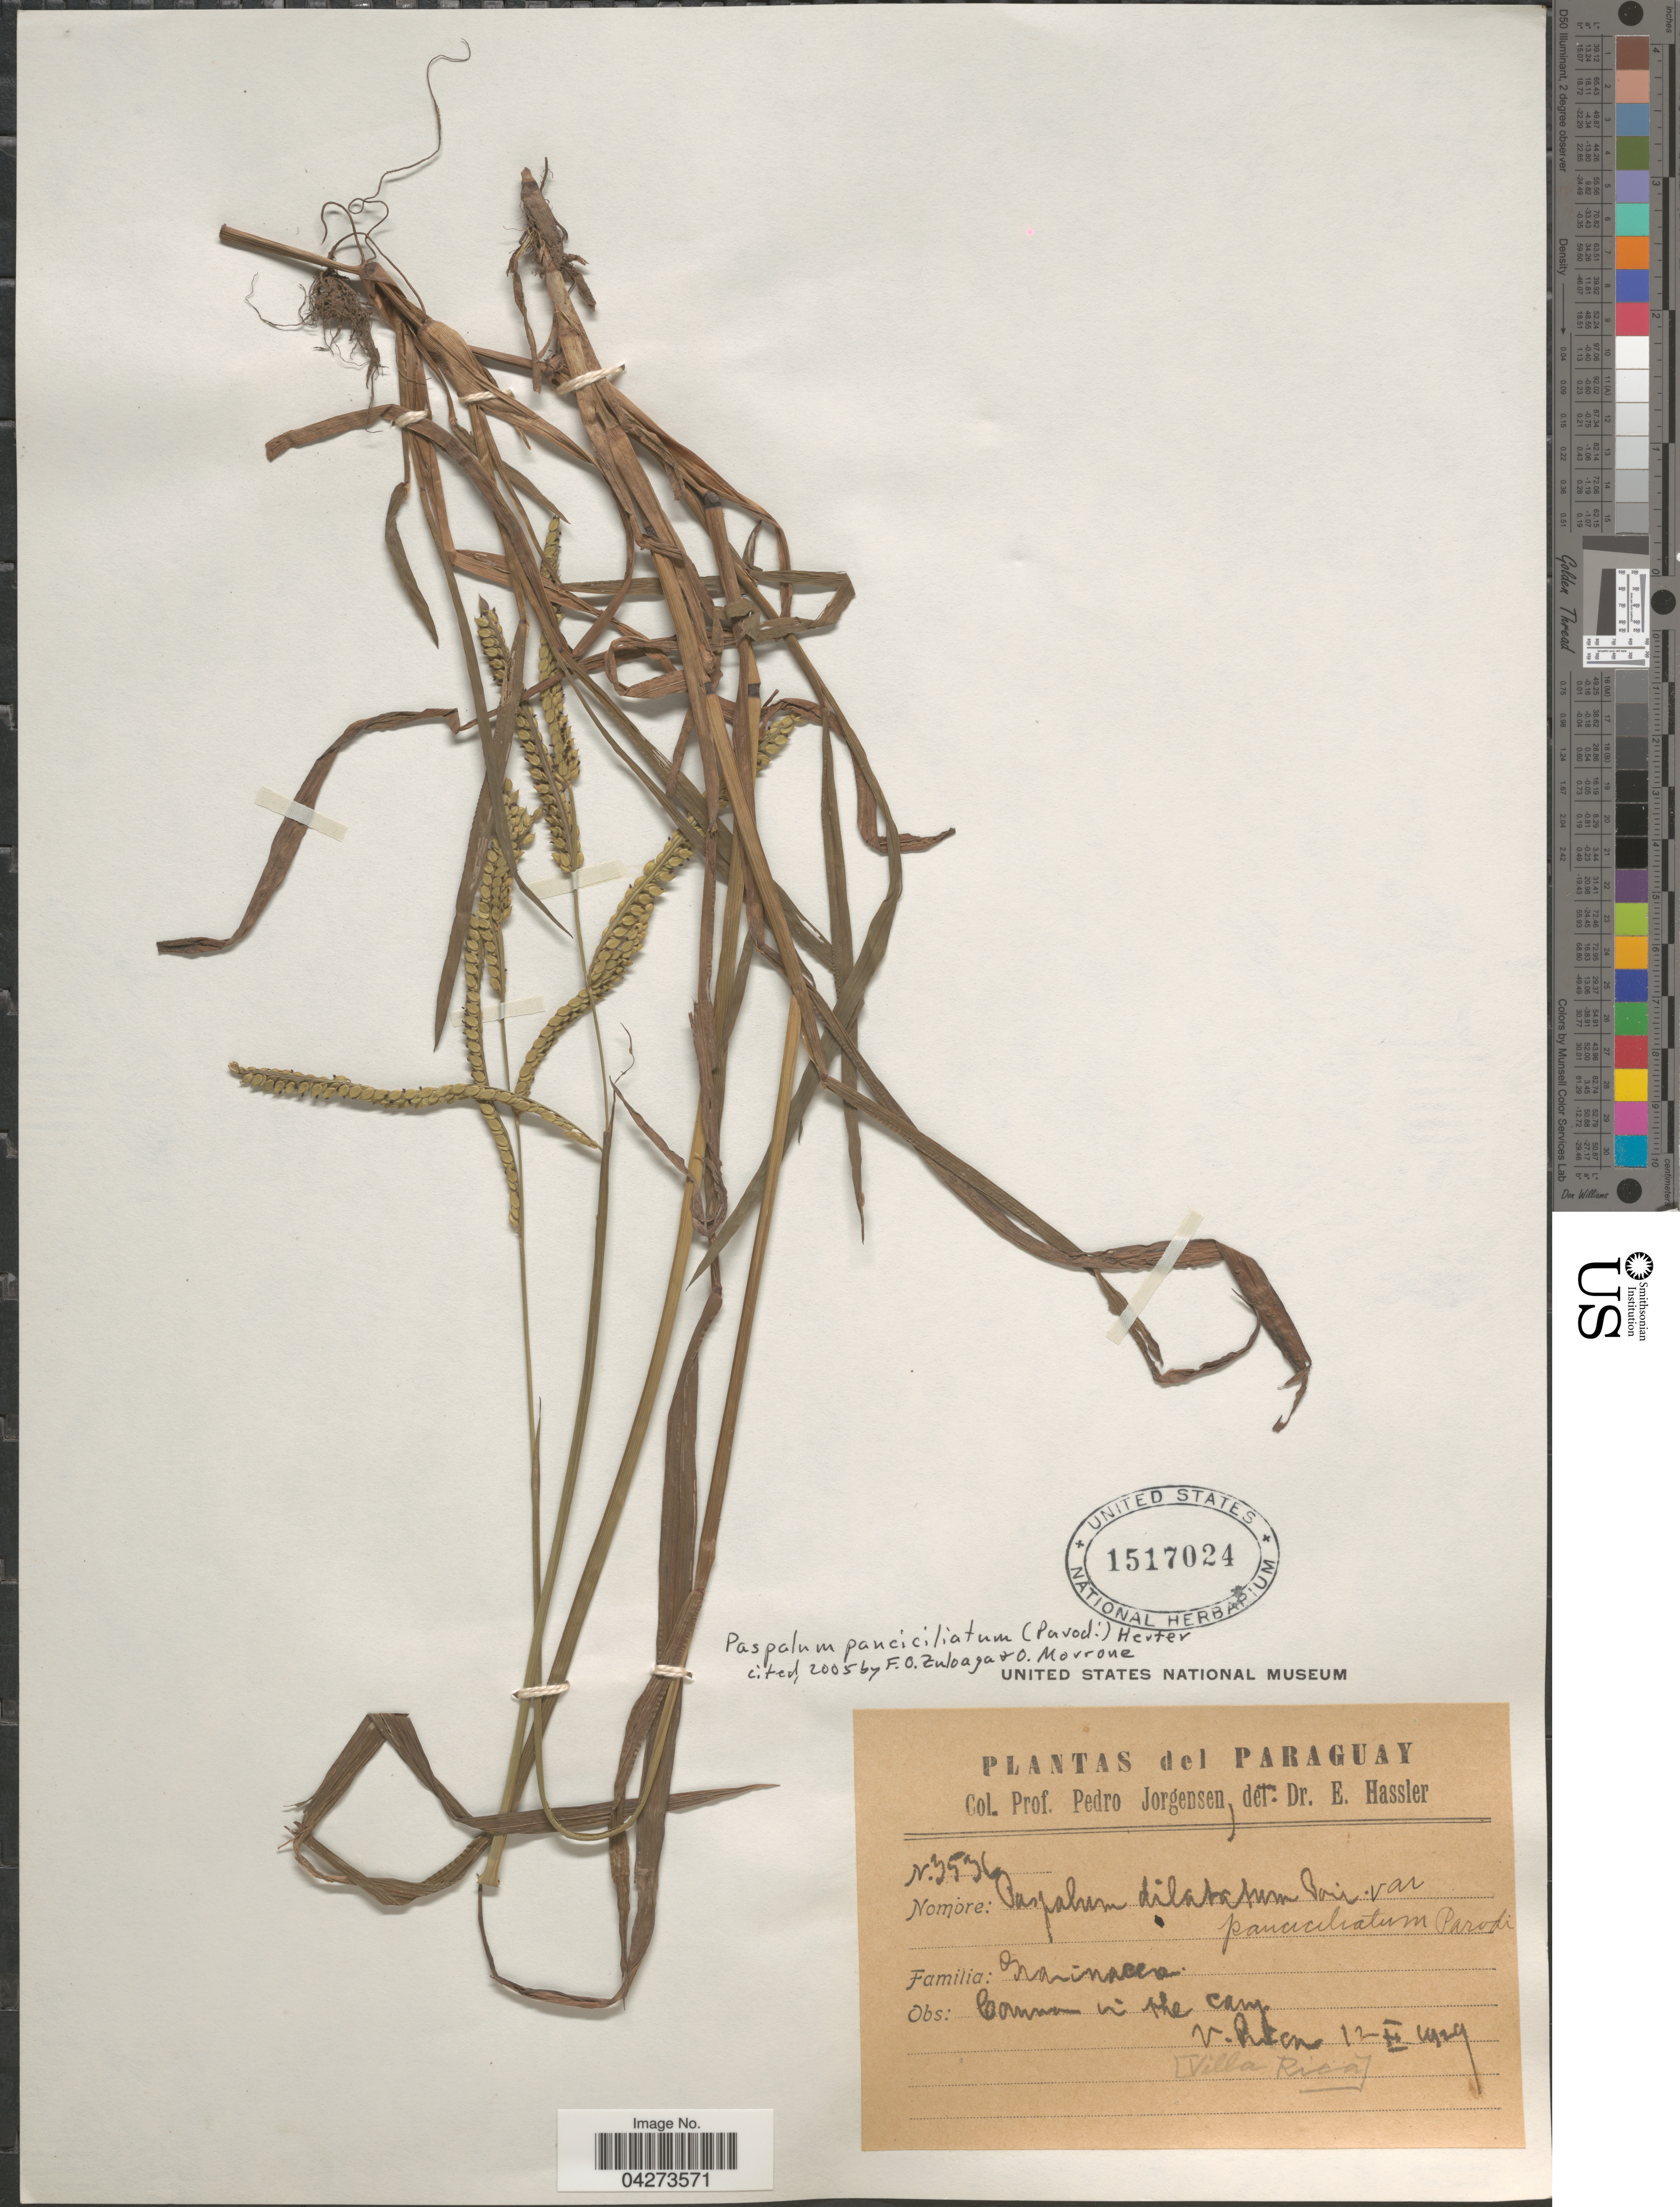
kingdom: Plantae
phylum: Tracheophyta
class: Liliopsida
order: Poales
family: Poaceae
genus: Paspalum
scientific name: Paspalum pauciciliatum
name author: (Parodi) Herter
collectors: P. Jörgensen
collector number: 3536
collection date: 1929-01-12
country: Paraguay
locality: Villarrica.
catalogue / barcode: US 1517024